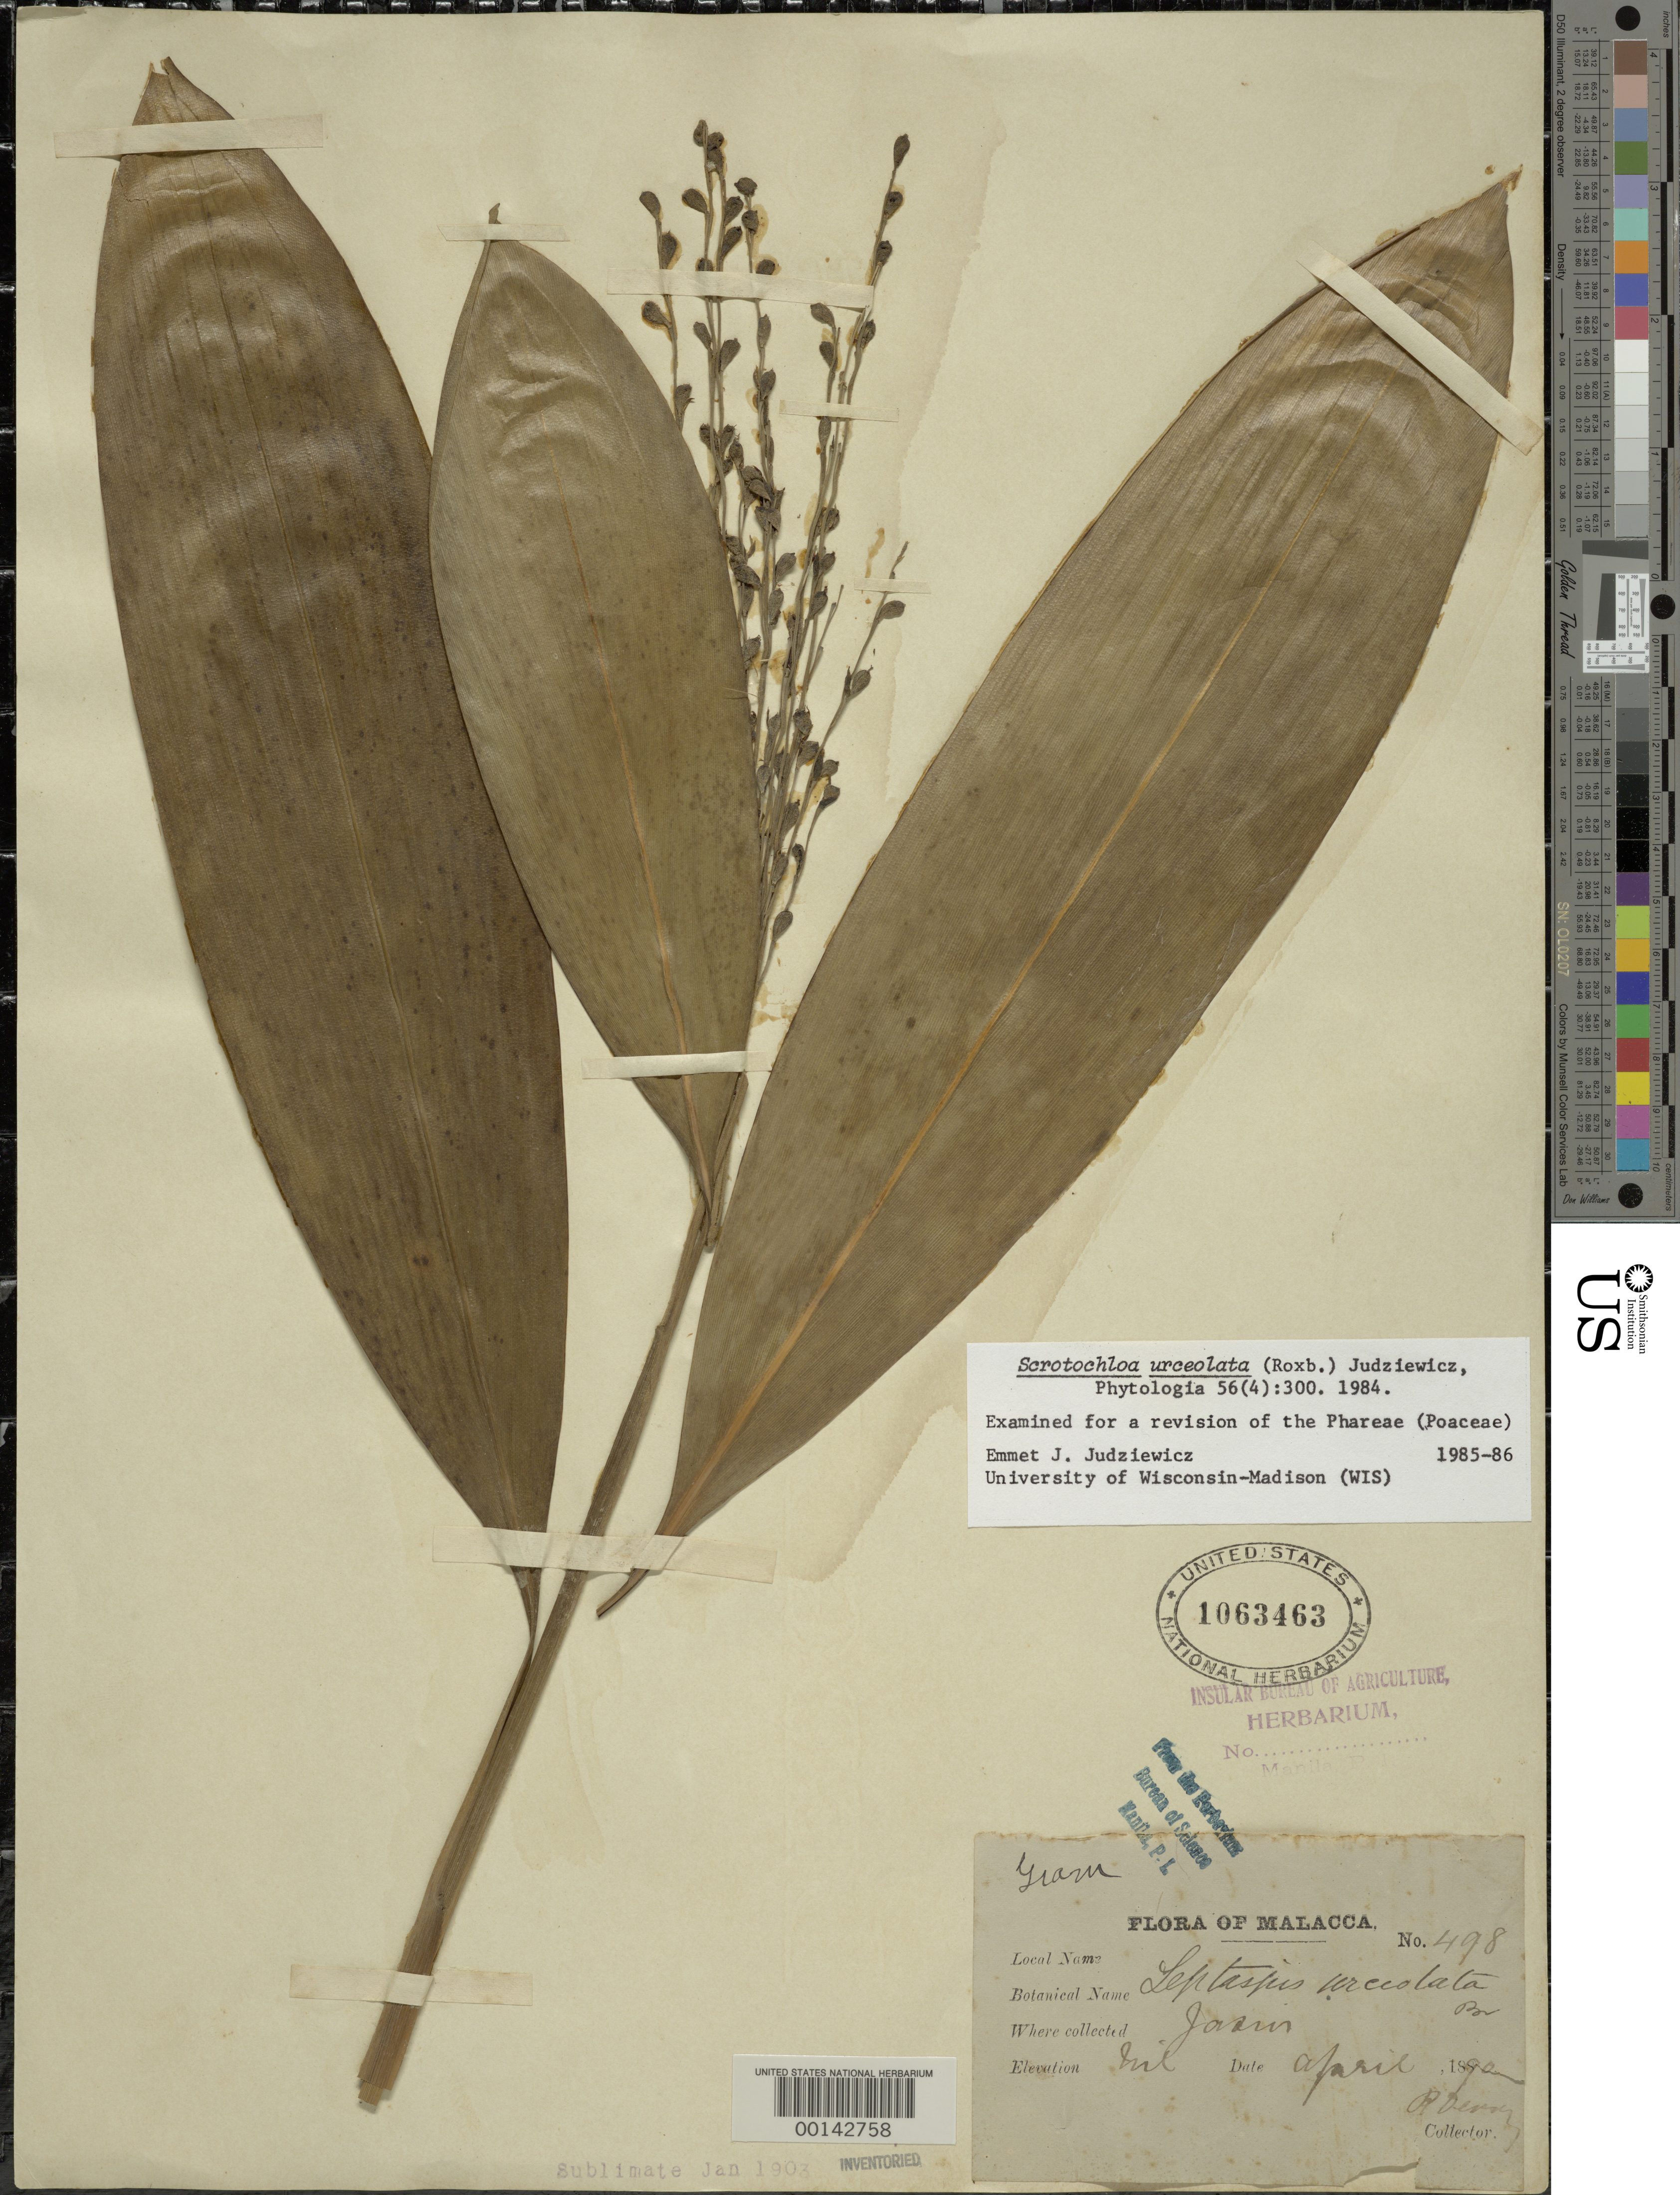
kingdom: Plantae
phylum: Tracheophyta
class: Liliopsida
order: Poales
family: Poaceae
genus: Scrotochloa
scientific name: Scrotochloa urceolata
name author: (Roxb.) Judz.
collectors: R. D.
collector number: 498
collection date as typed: Apr 1890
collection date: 1890-04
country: Indonesia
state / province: Maluku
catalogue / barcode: US 1063463